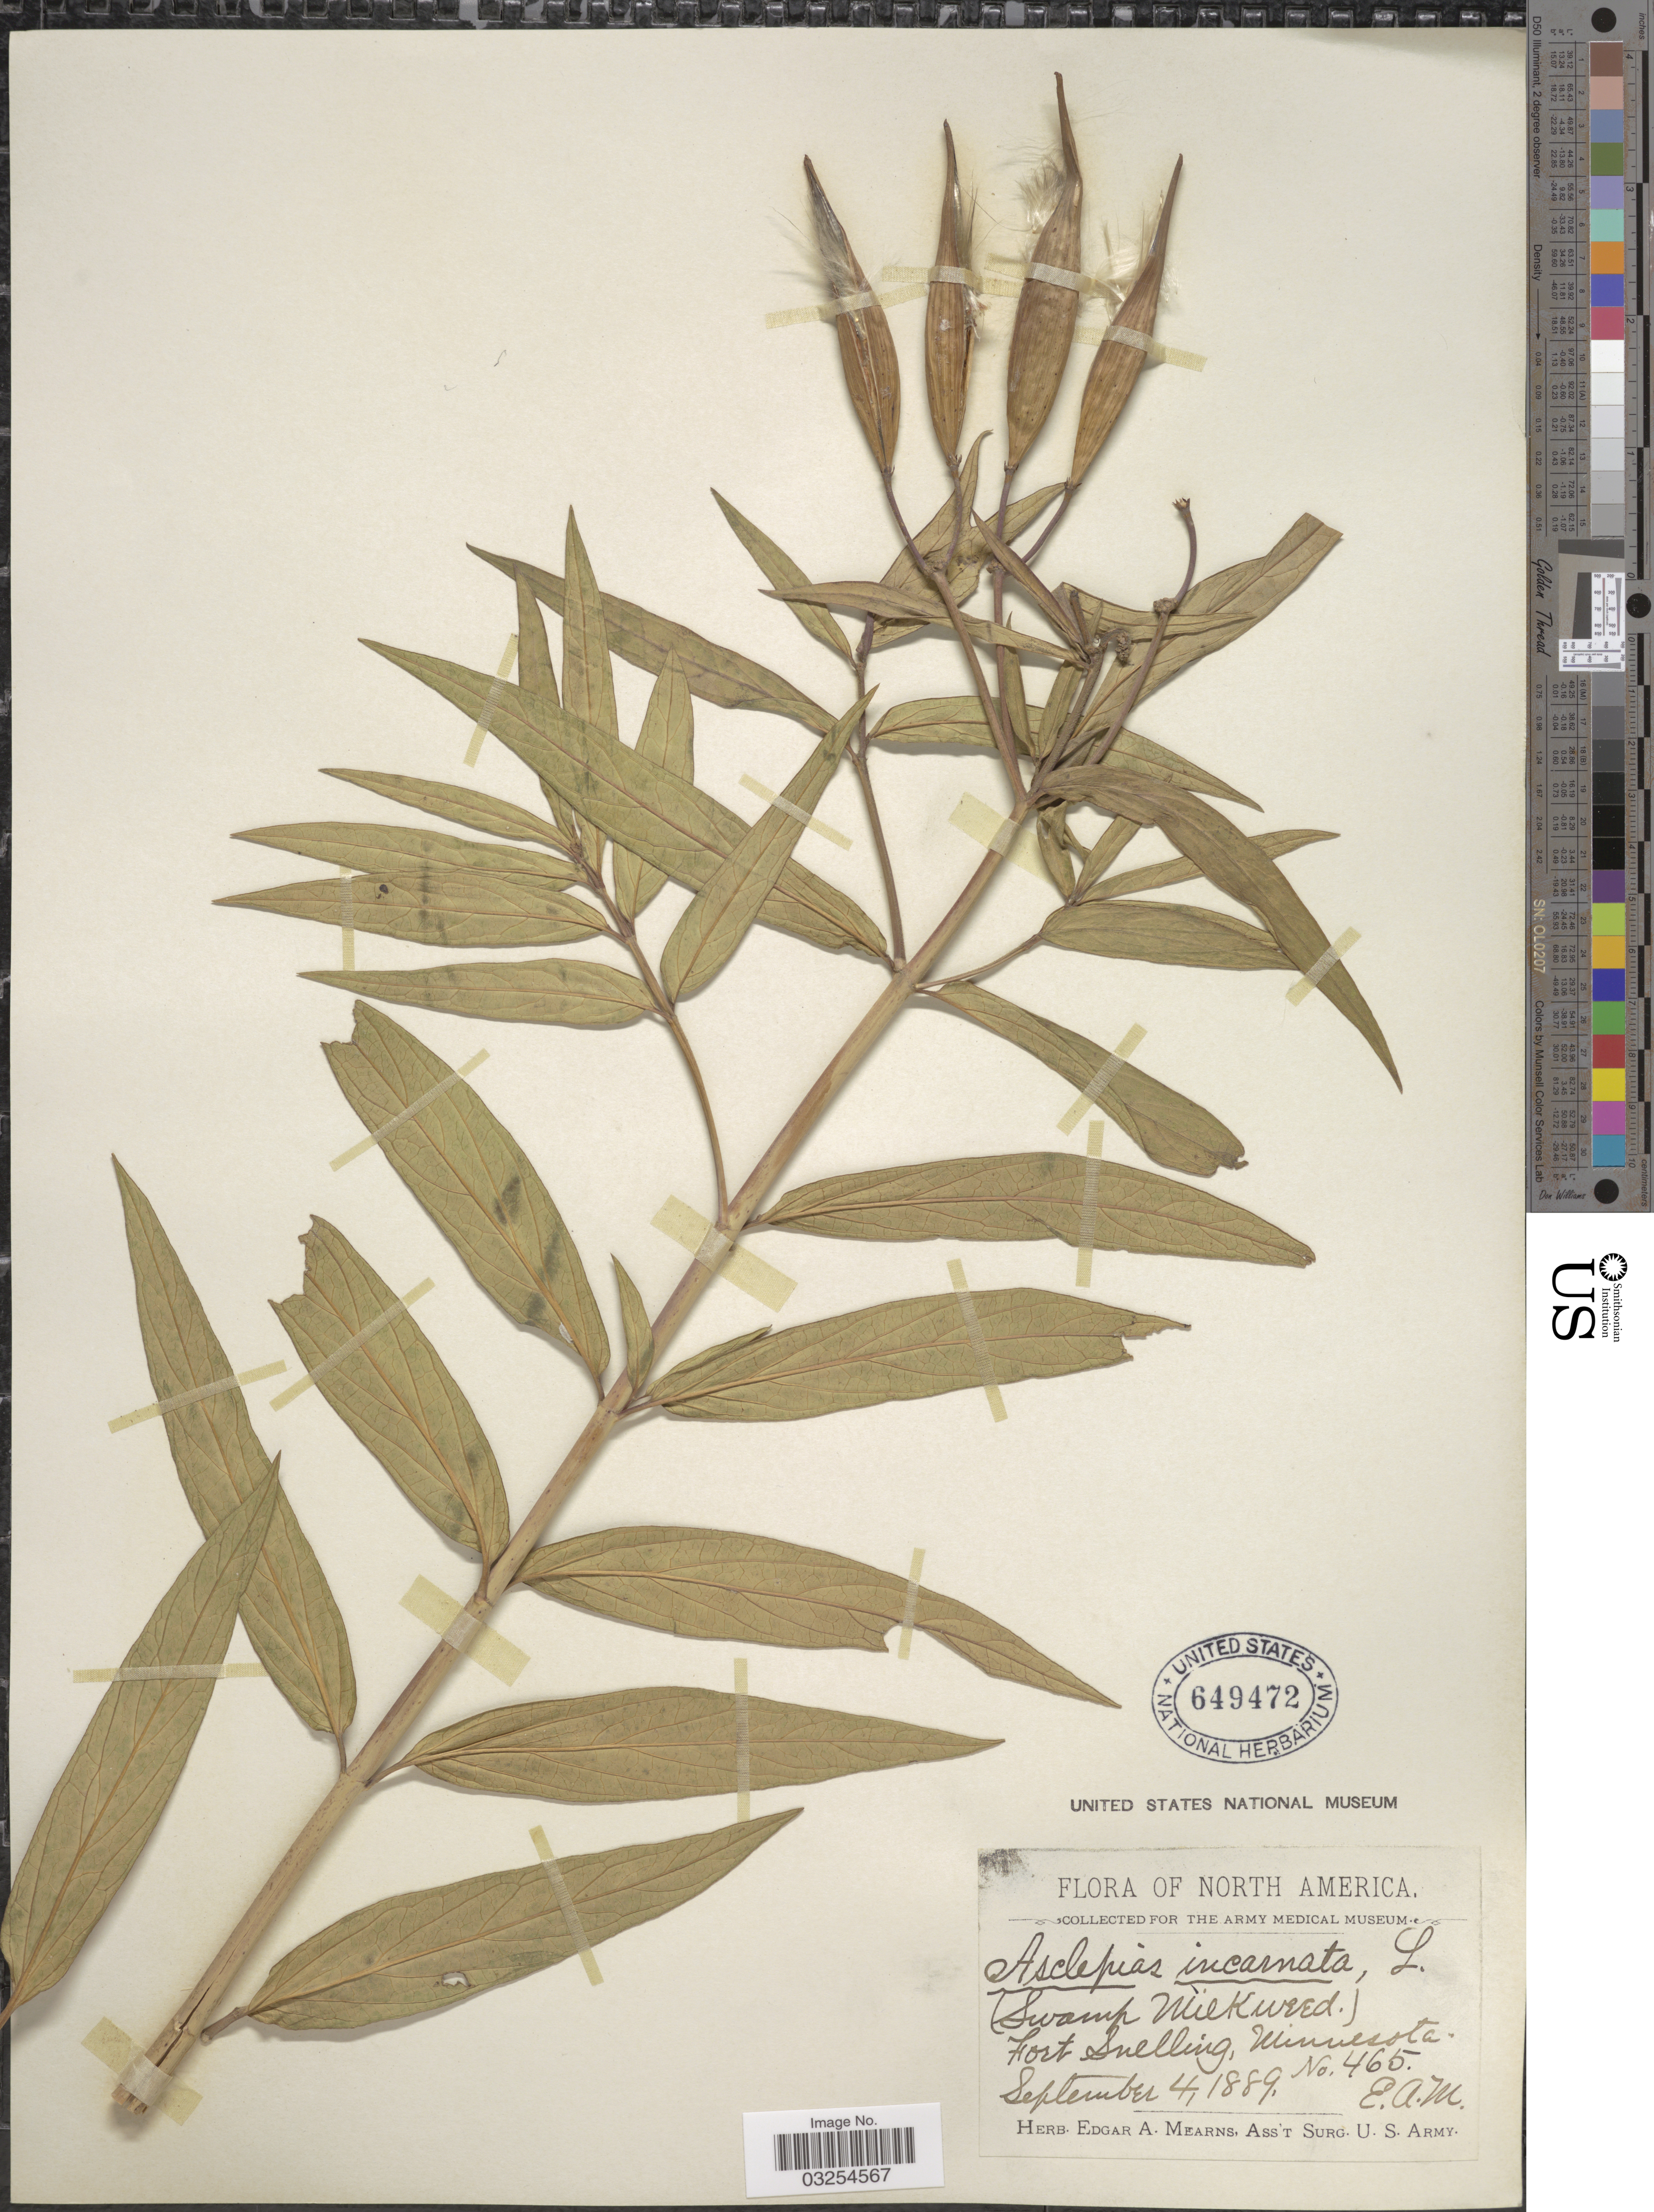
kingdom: Plantae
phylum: Tracheophyta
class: Magnoliopsida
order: Gentianales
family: Apocynaceae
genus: Asclepias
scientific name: Asclepias incarnata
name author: L.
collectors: E. A. Mearns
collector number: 465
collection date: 1889-09-04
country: United States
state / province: Minnesota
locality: Fort Snelling.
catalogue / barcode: US 649472